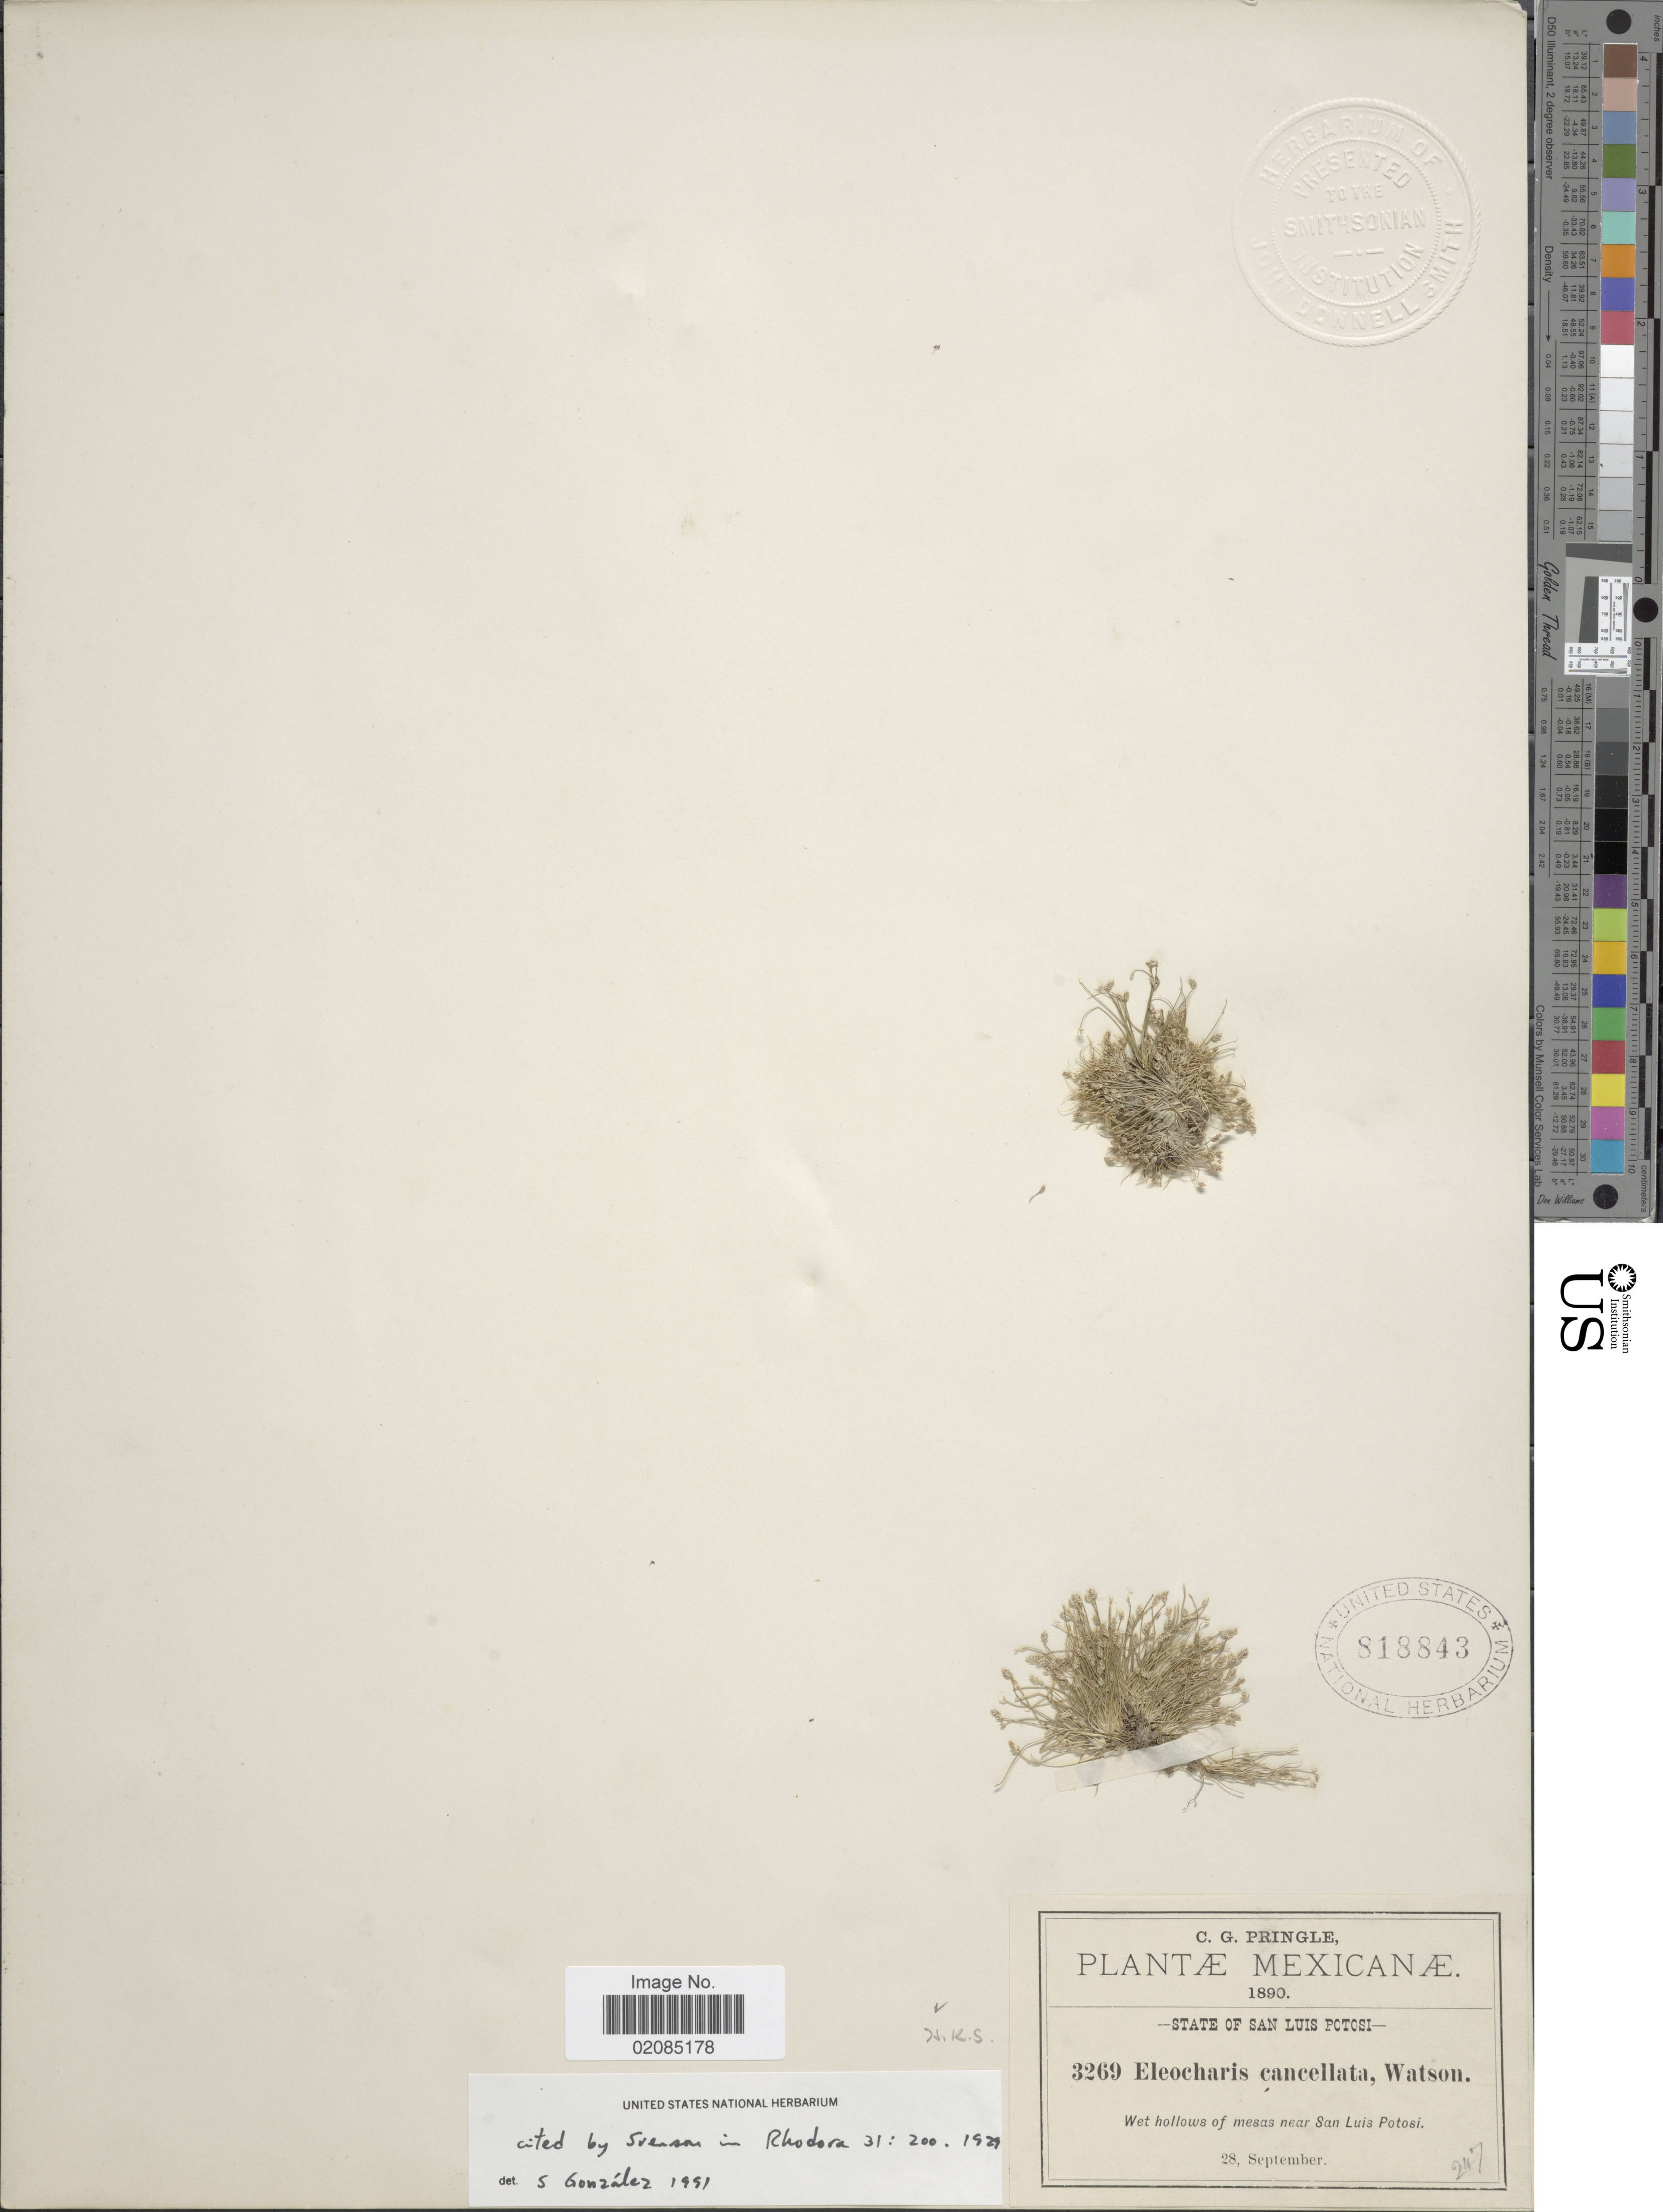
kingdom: Plantae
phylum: Tracheophyta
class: Liliopsida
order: Poales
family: Cyperaceae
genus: Eleocharis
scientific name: Eleocharis cancellata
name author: S. Watson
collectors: C. G. Pringle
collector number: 3269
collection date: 1890-09-28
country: Mexico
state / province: San Luis Potosí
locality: Wet hollows of mesas near San Luis Potosi.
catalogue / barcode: US 818843